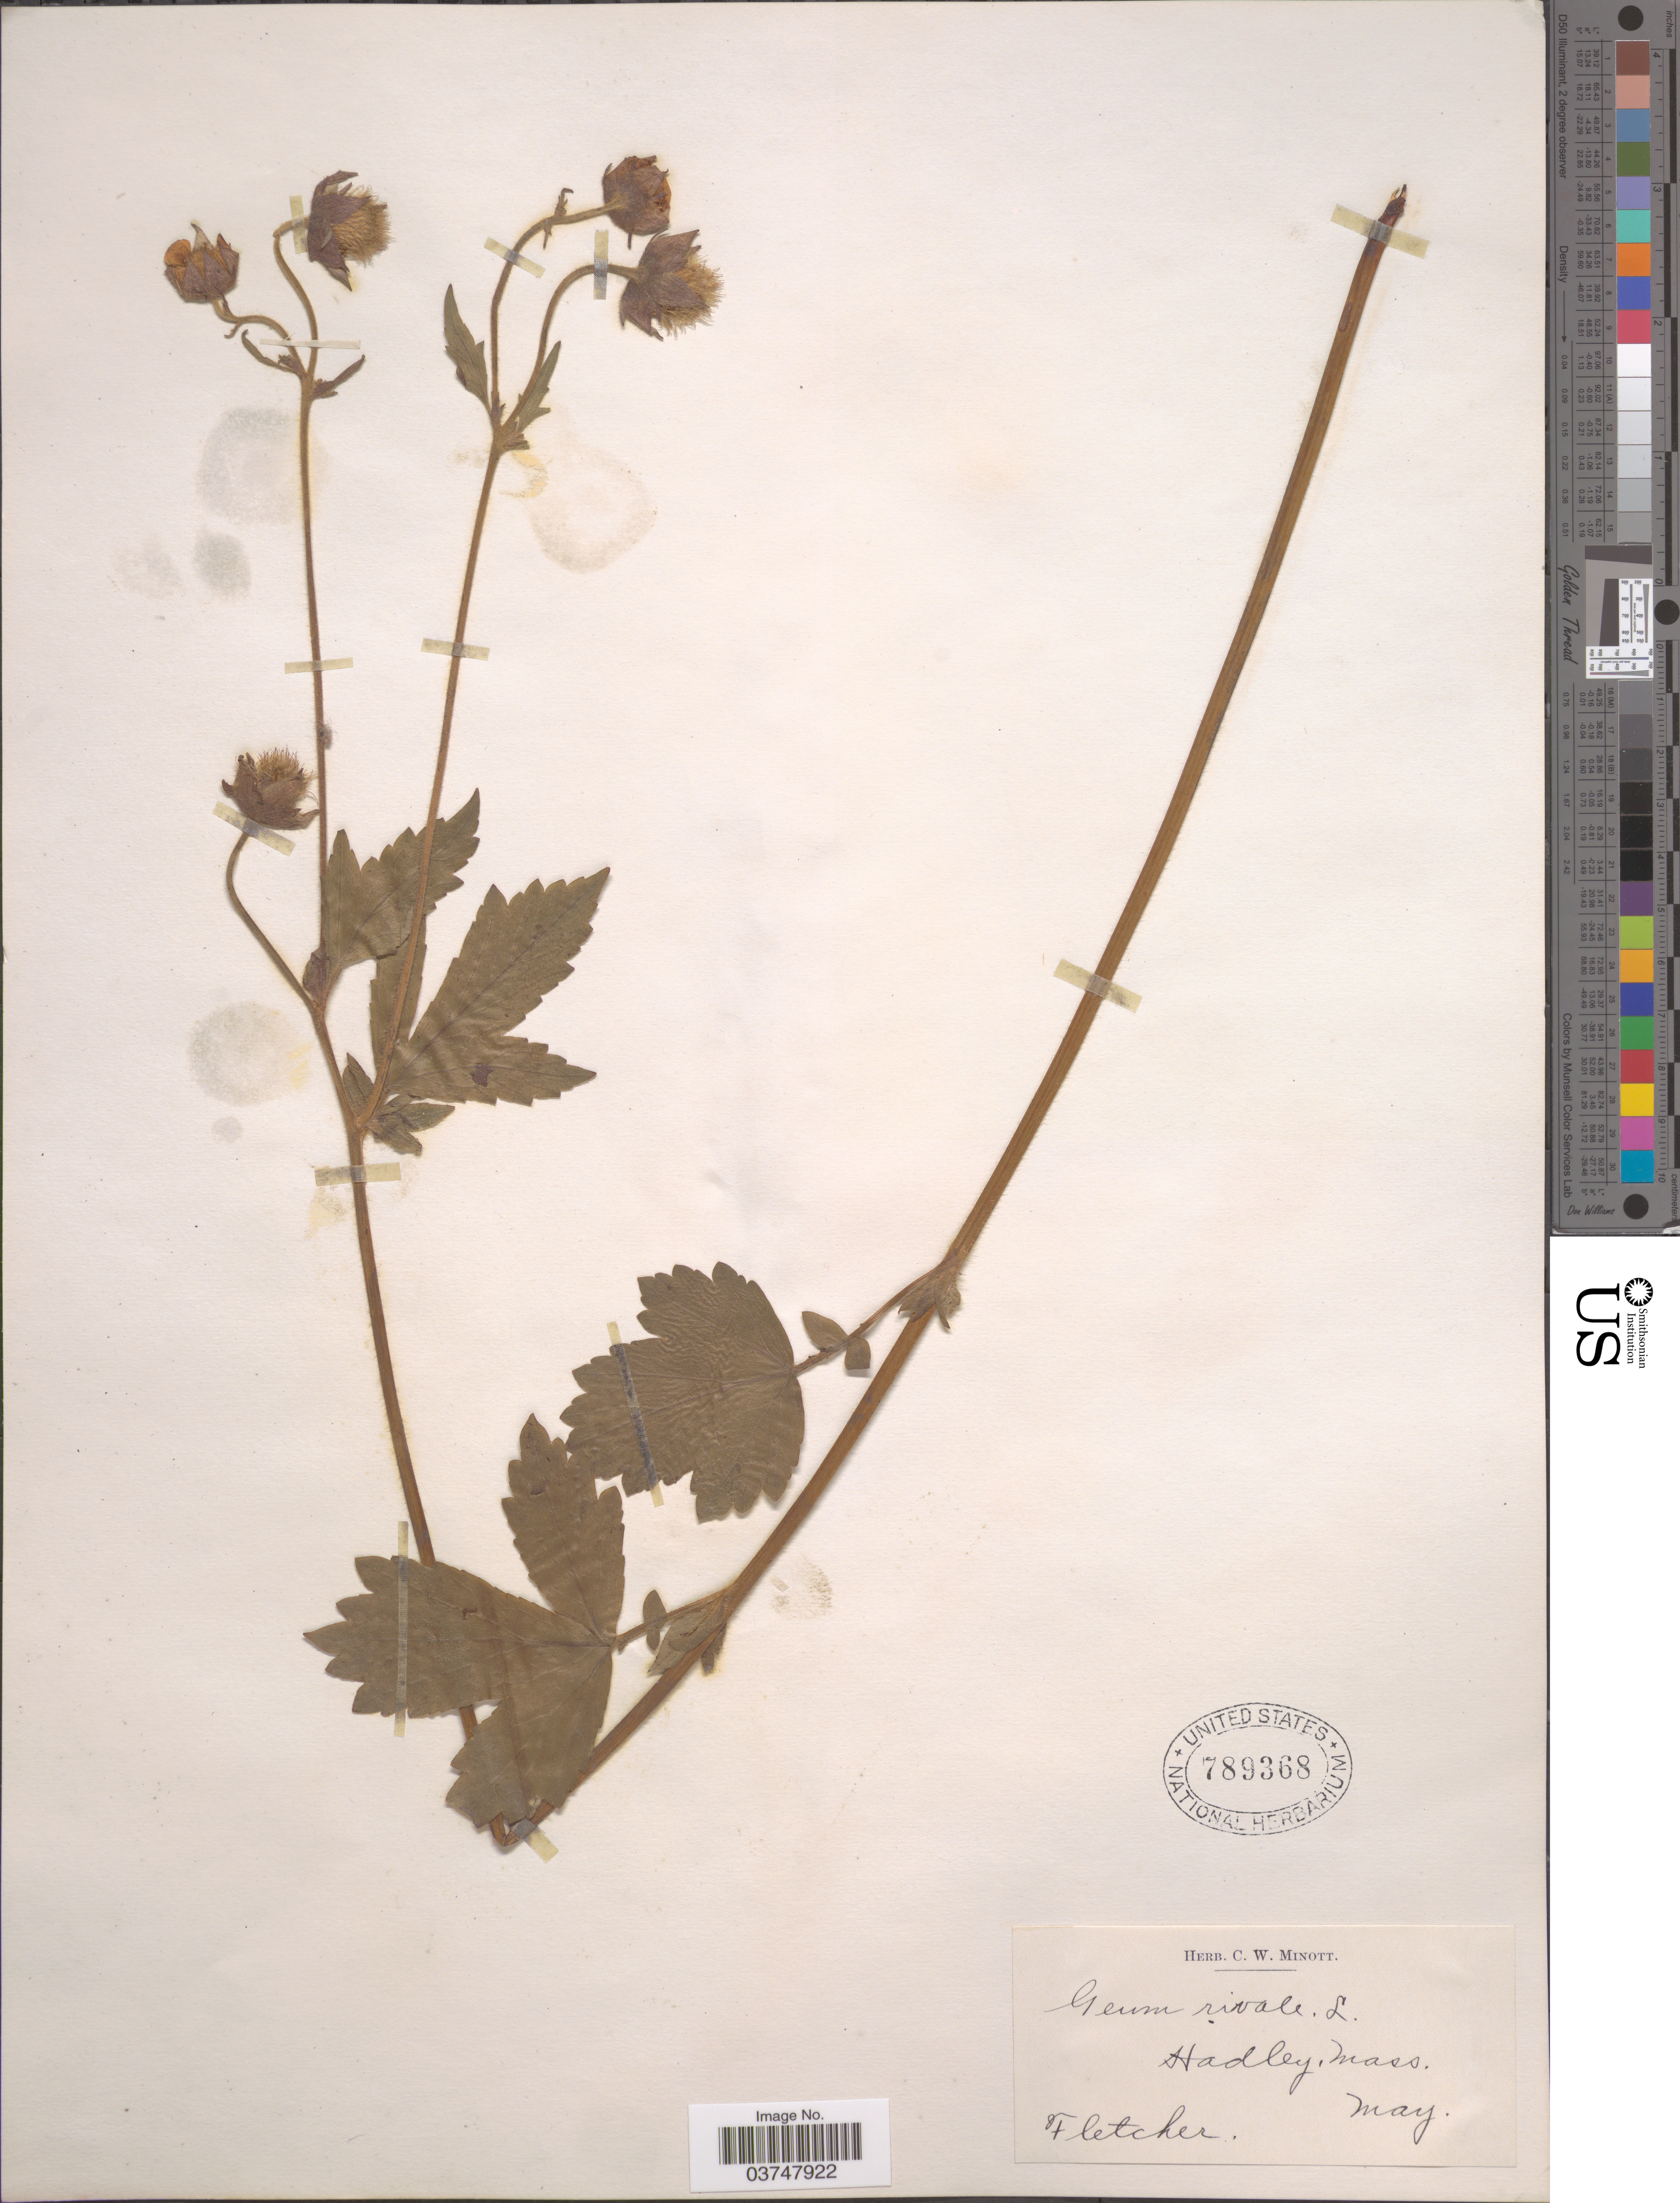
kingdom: Plantae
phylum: Tracheophyta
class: Magnoliopsida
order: Rosales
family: Rosaceae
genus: Geum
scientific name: Geum rivale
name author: L.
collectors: -. Fletcher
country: United States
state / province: Massachusetts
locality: Hadley.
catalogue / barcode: US 789368